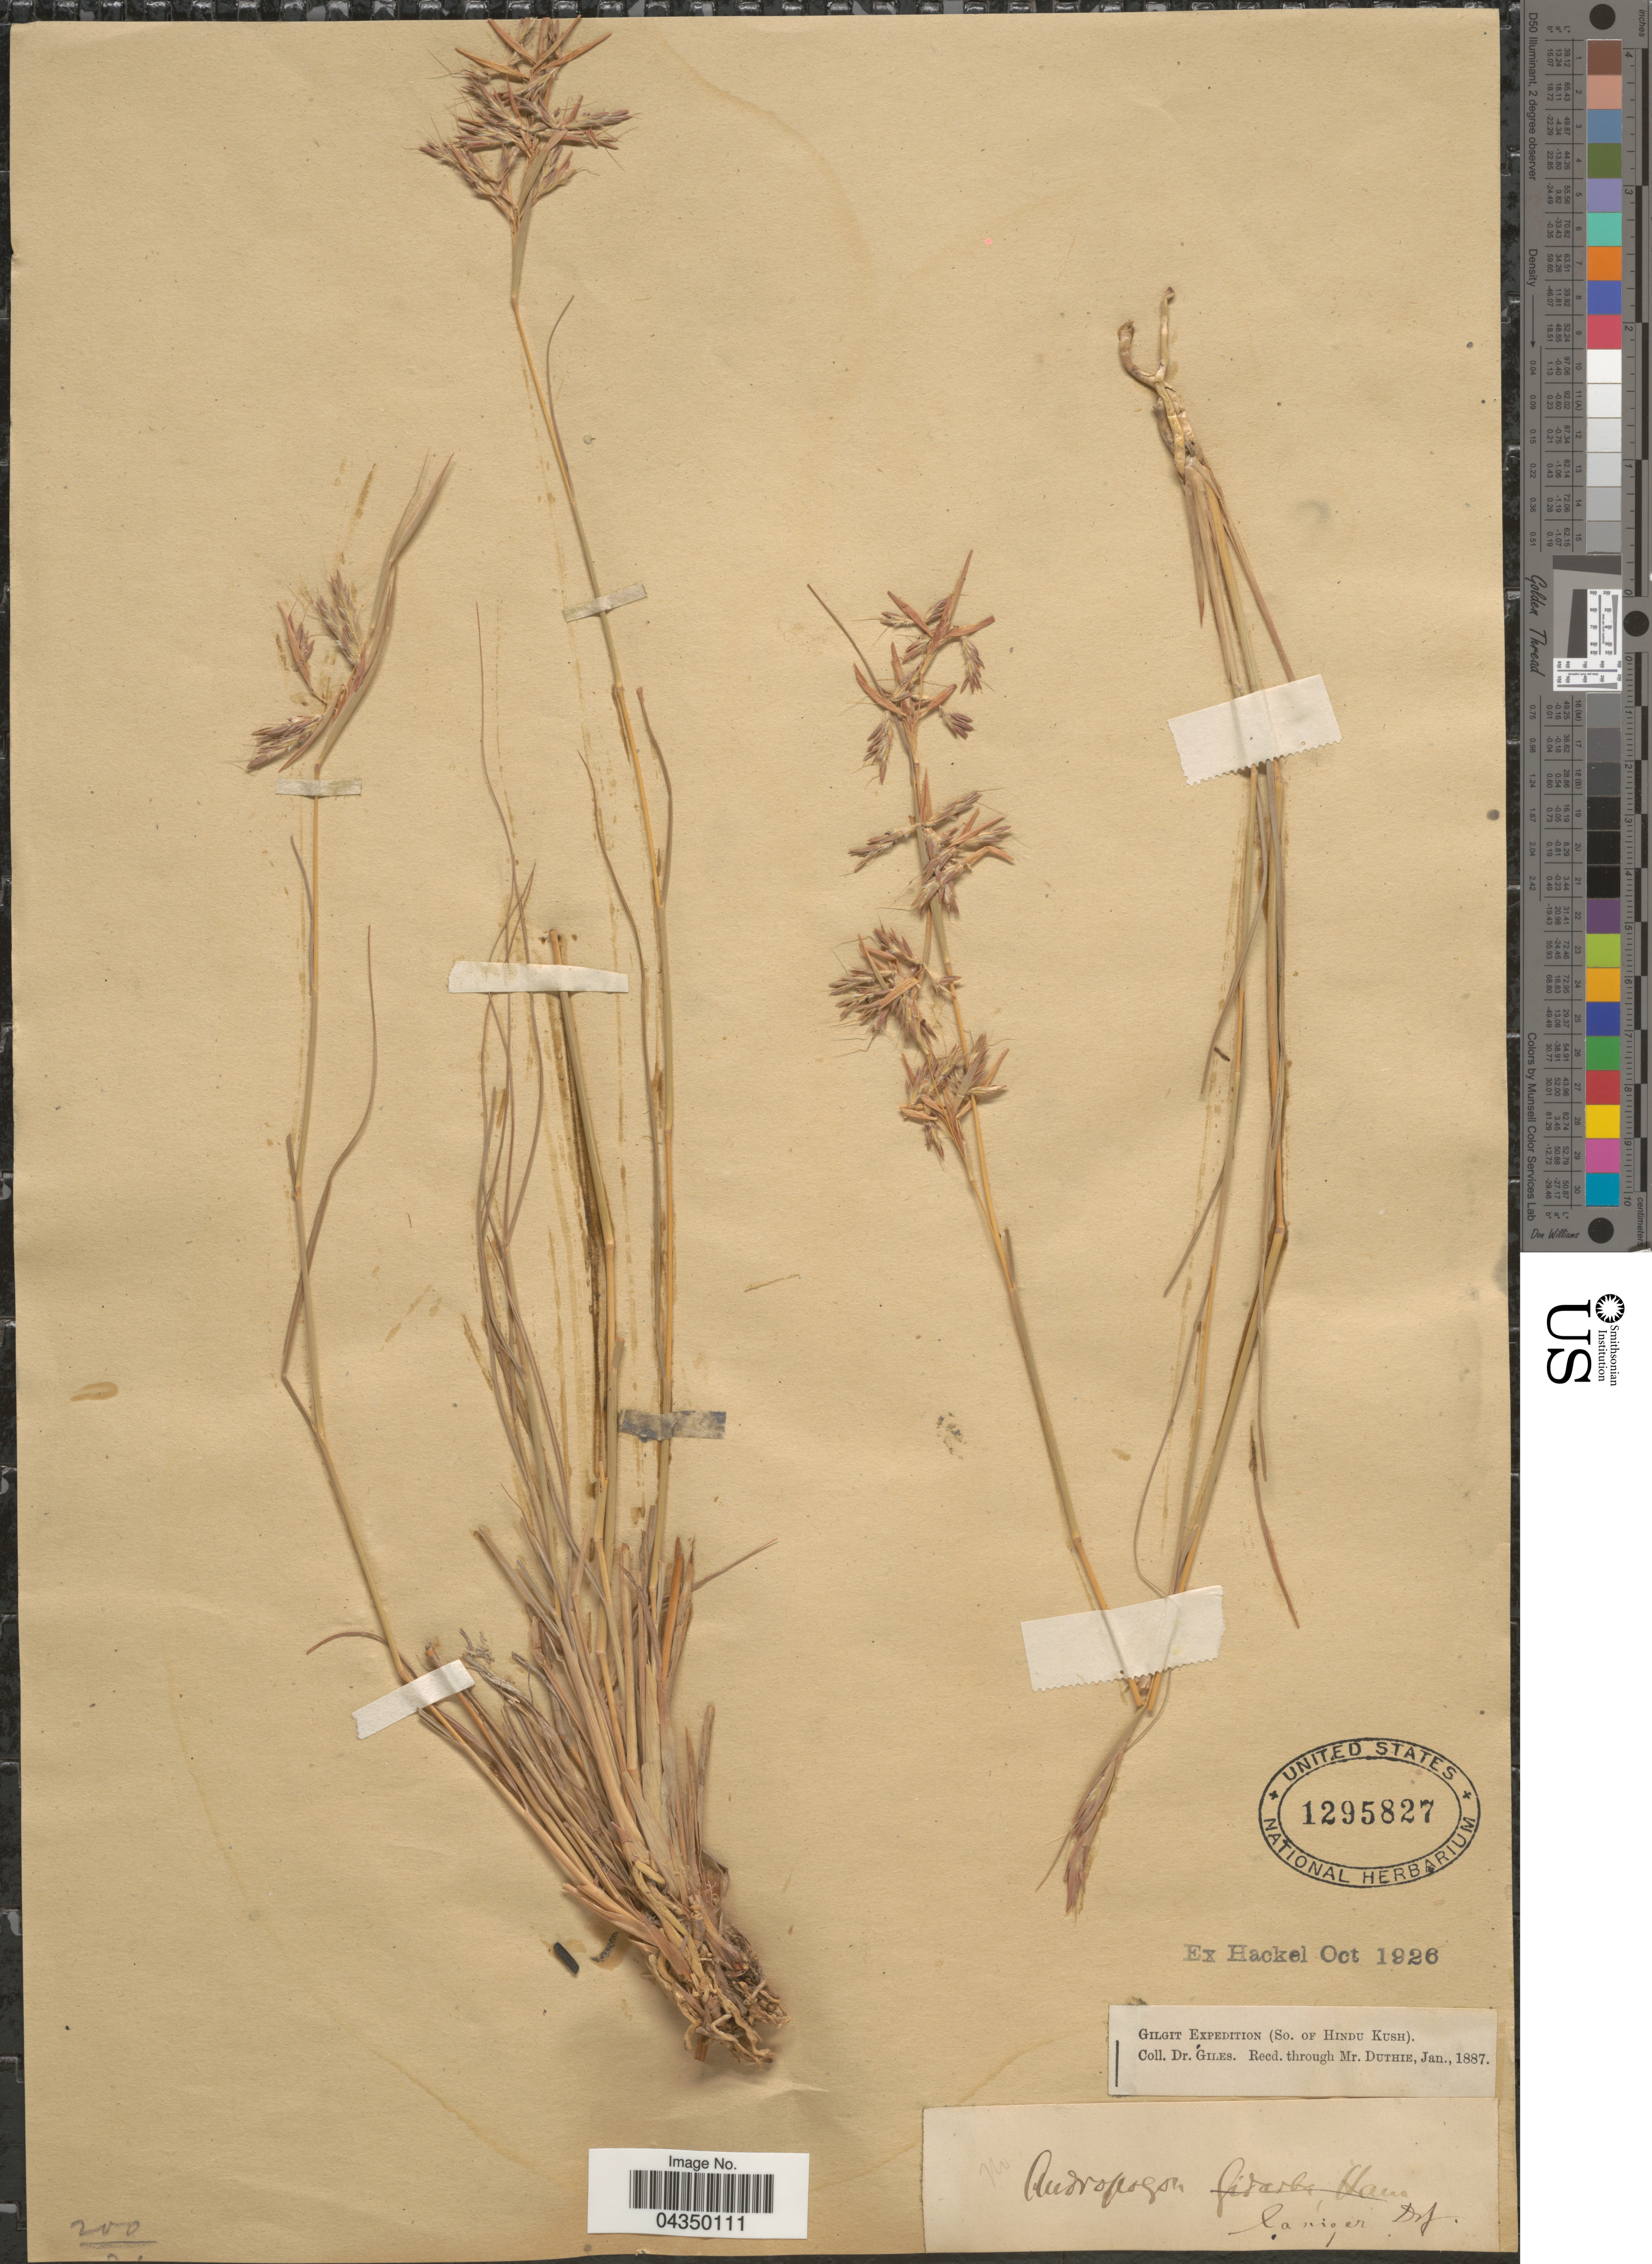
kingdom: Plantae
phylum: Tracheophyta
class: Liliopsida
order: Poales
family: Poaceae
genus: Cymbopogon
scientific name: Cymbopogon schoenanthus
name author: (L.) Spreng.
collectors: Giles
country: Pakistan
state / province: Gilgit-Baltistan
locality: Gilgit Expedition (So. of Hindu Kush).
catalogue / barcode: US 1295827